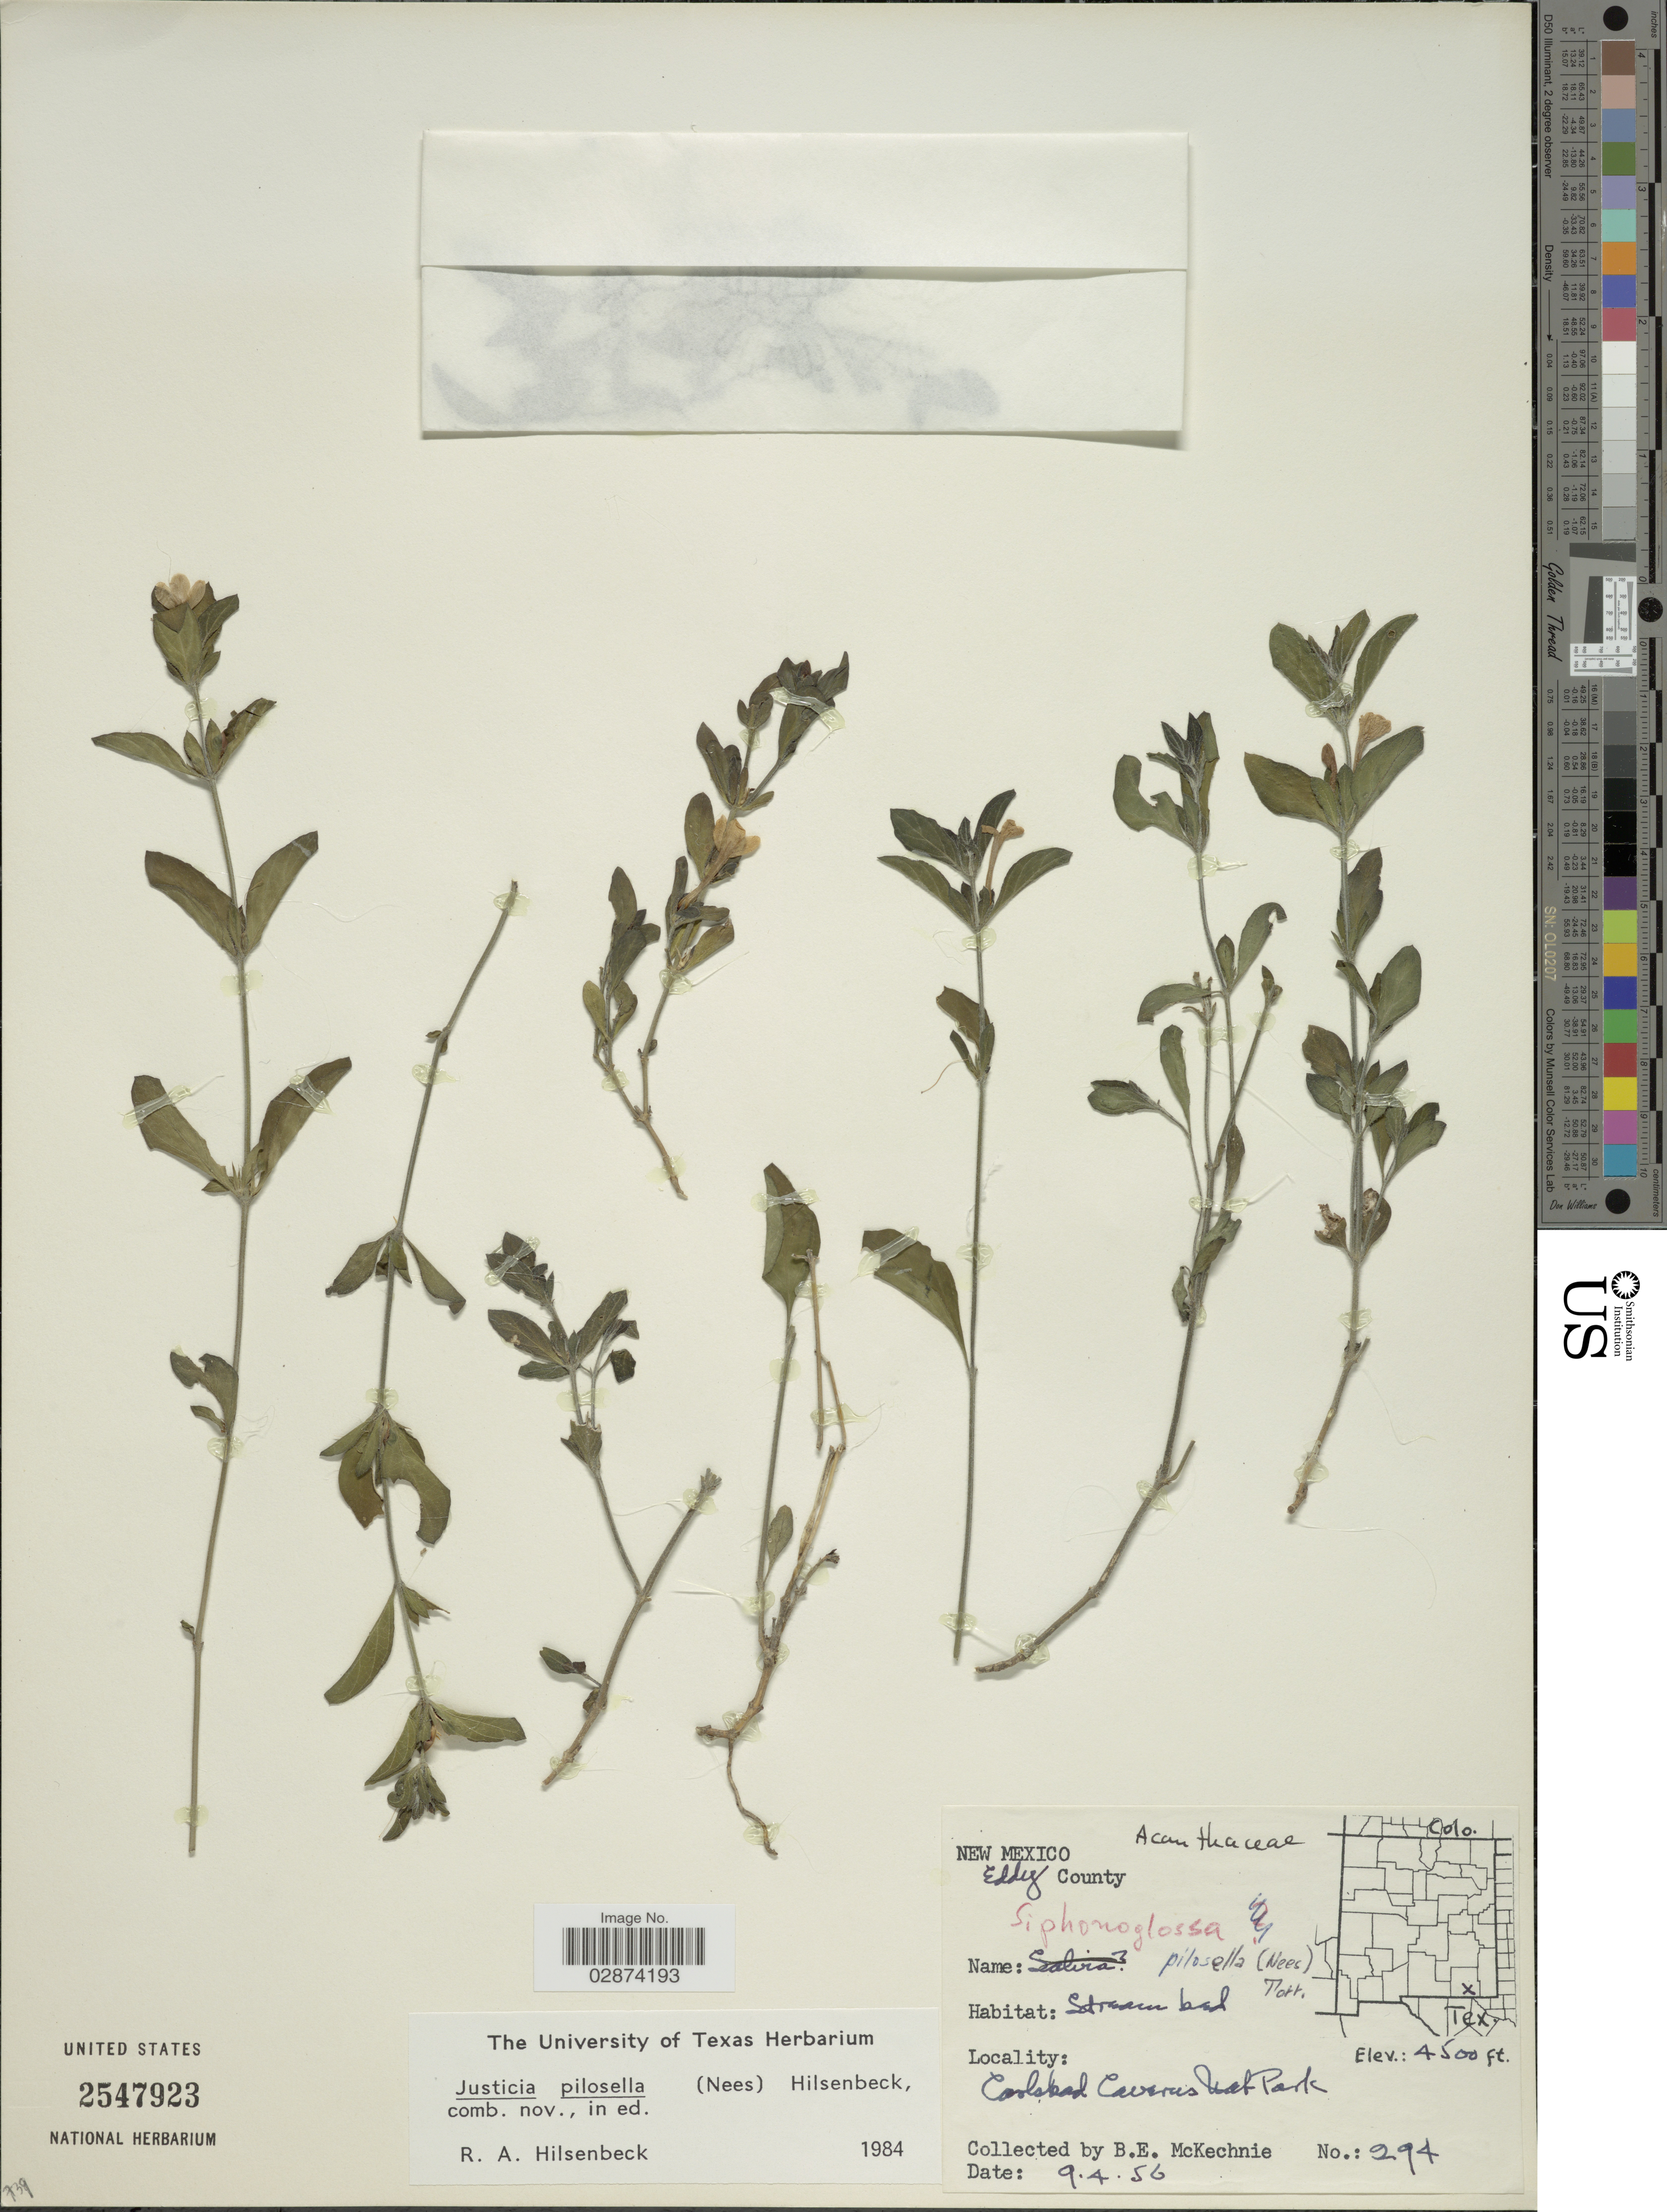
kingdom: Plantae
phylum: Tracheophyta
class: Magnoliopsida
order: Lamiales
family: Acanthaceae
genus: Justicia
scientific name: Justicia pilosella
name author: (Nees) Hilsenb.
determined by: Fisher, Amanda, (LOB), California State University, Long Beach (UNITED STATES)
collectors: B. McKechnie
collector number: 294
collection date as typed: Transcribed d/m/y: 9/4/56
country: United States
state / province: New Mexico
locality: Eddy County. Carlsbad Caverns Nat Park.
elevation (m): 1372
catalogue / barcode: US 2547923